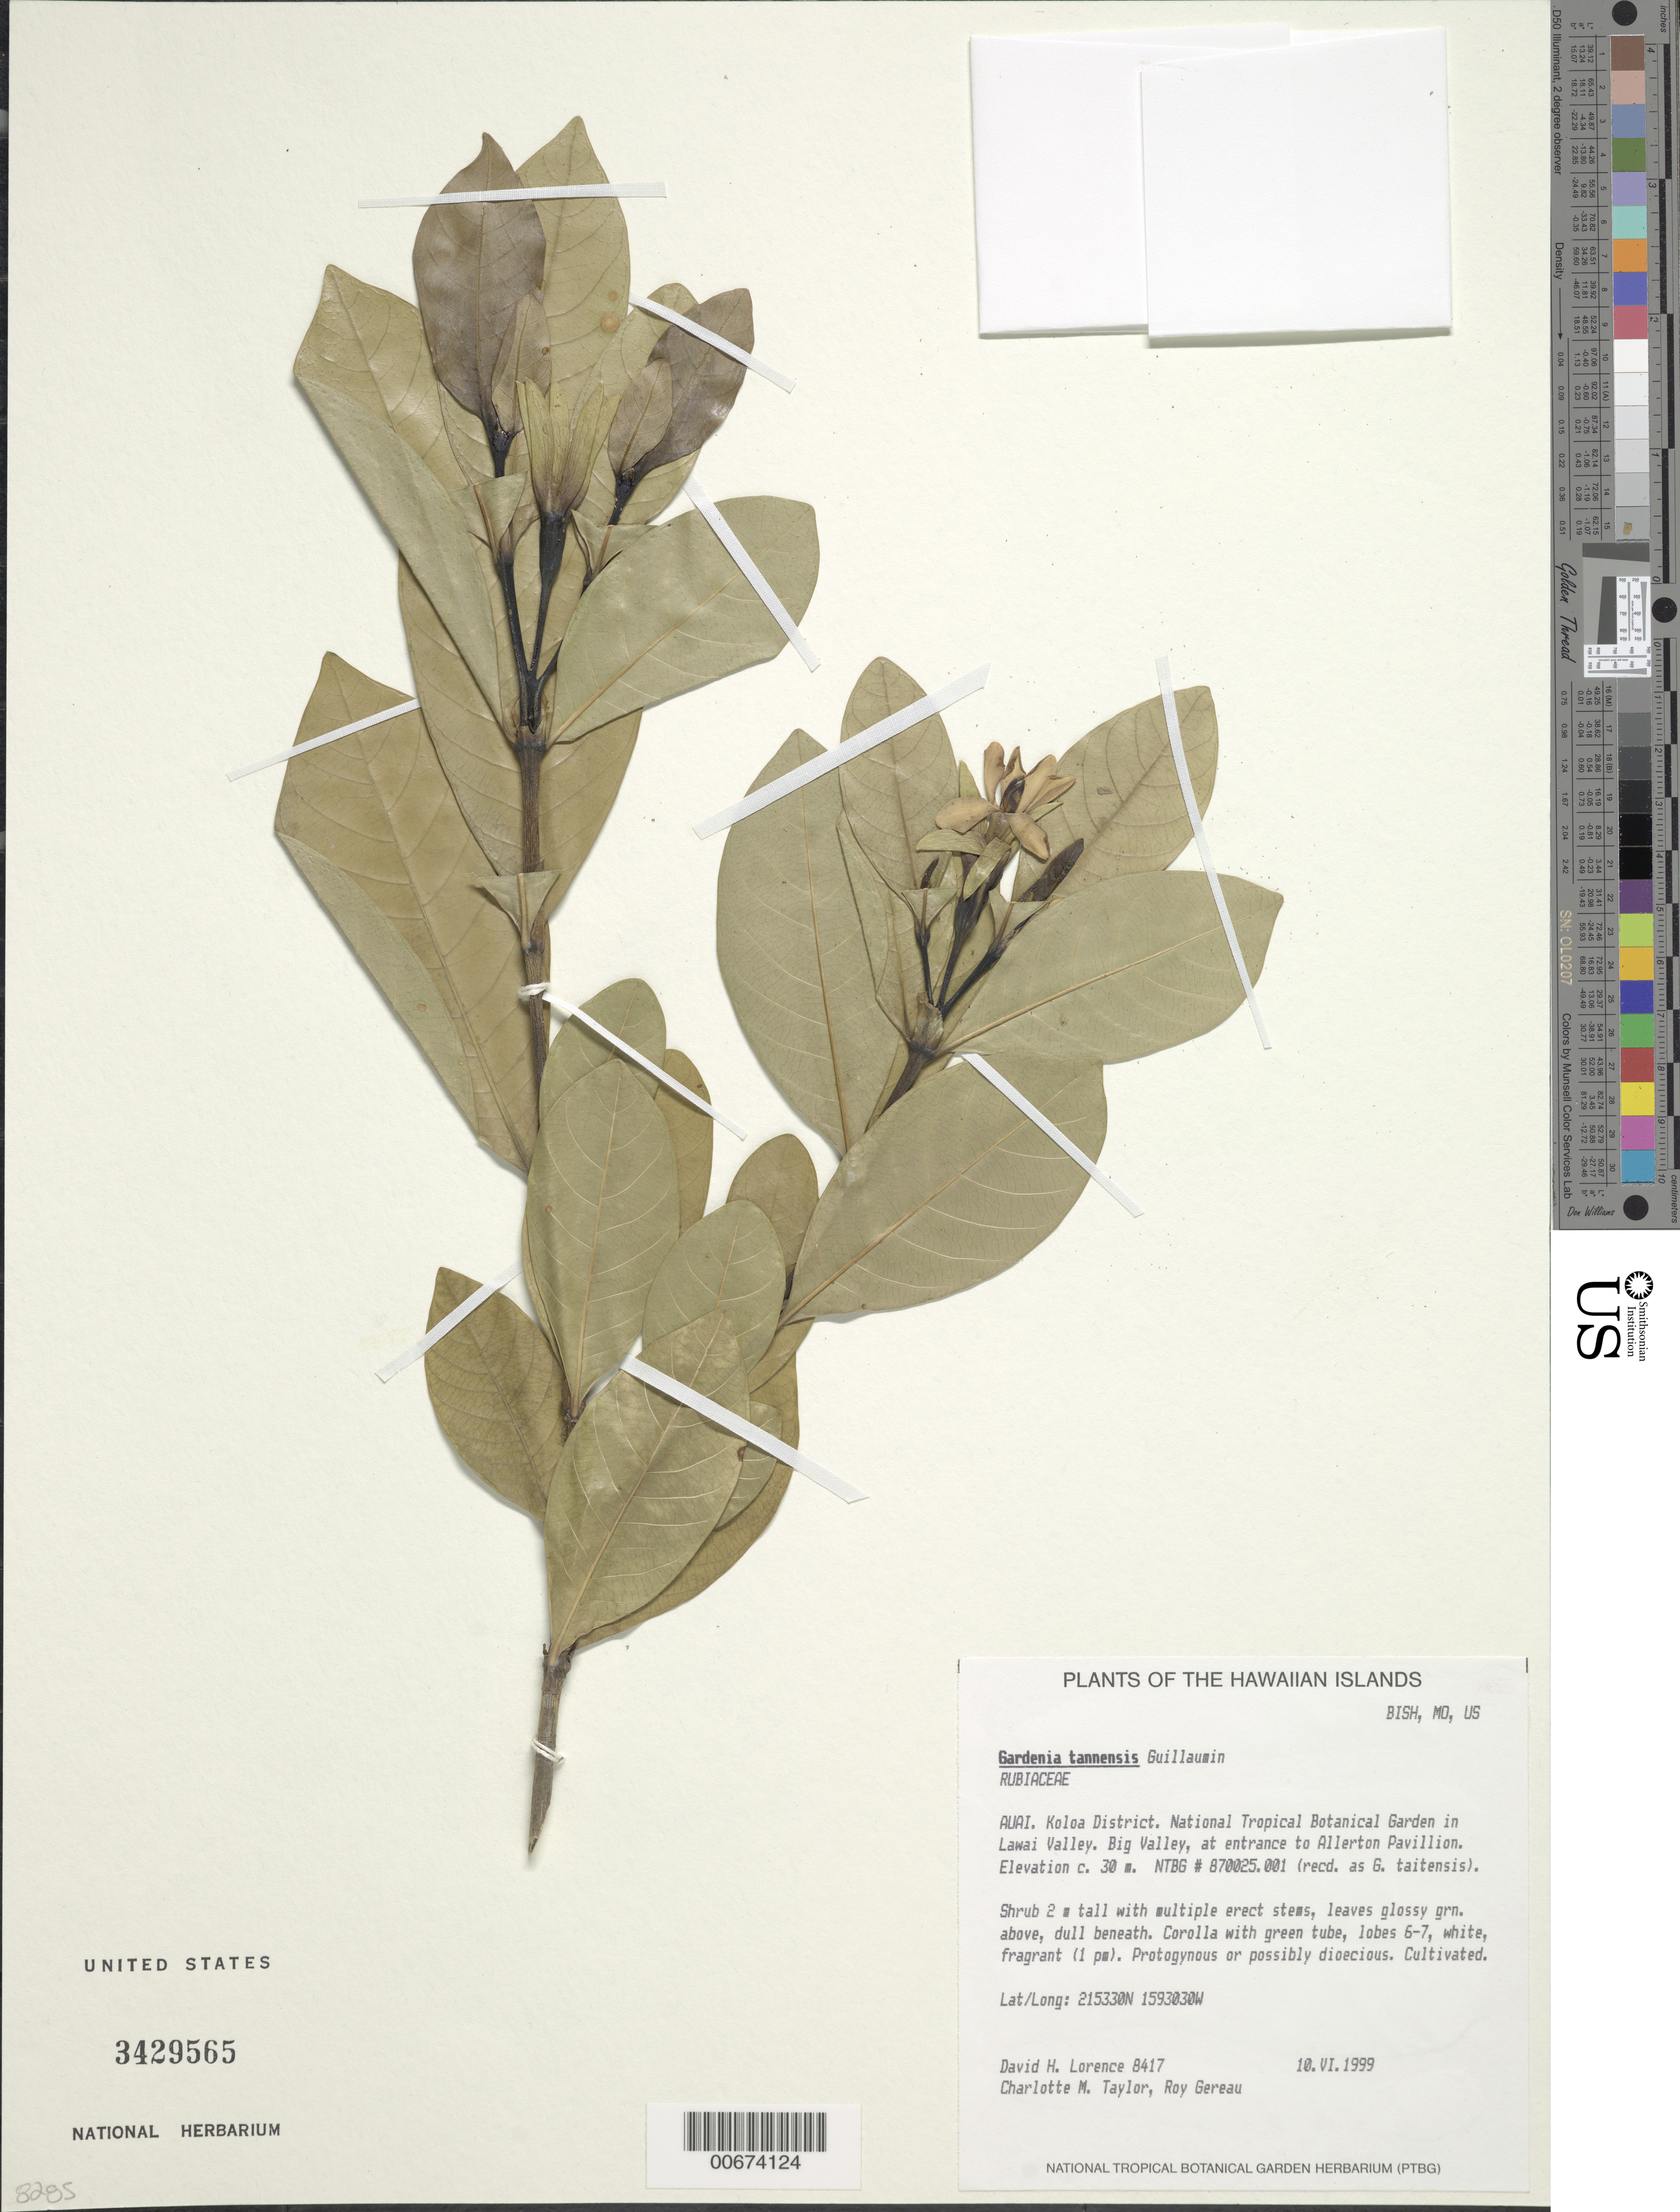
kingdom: Plantae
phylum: Tracheophyta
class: Magnoliopsida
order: Gentianales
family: Rubiaceae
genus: Gardenia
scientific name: Gardenia tannensis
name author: Guillaumin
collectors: D. Lorence, C. M. Taylor & R. Gereau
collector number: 8417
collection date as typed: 10 Jun 1999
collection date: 1999-06-10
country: United States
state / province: Hawaii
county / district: Kauai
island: Kaua'i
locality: National Tropical Botanical Garden in Lawai Valley. Big Valley, at entrance to Allerton Pavillion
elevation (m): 30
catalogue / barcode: US 3429565